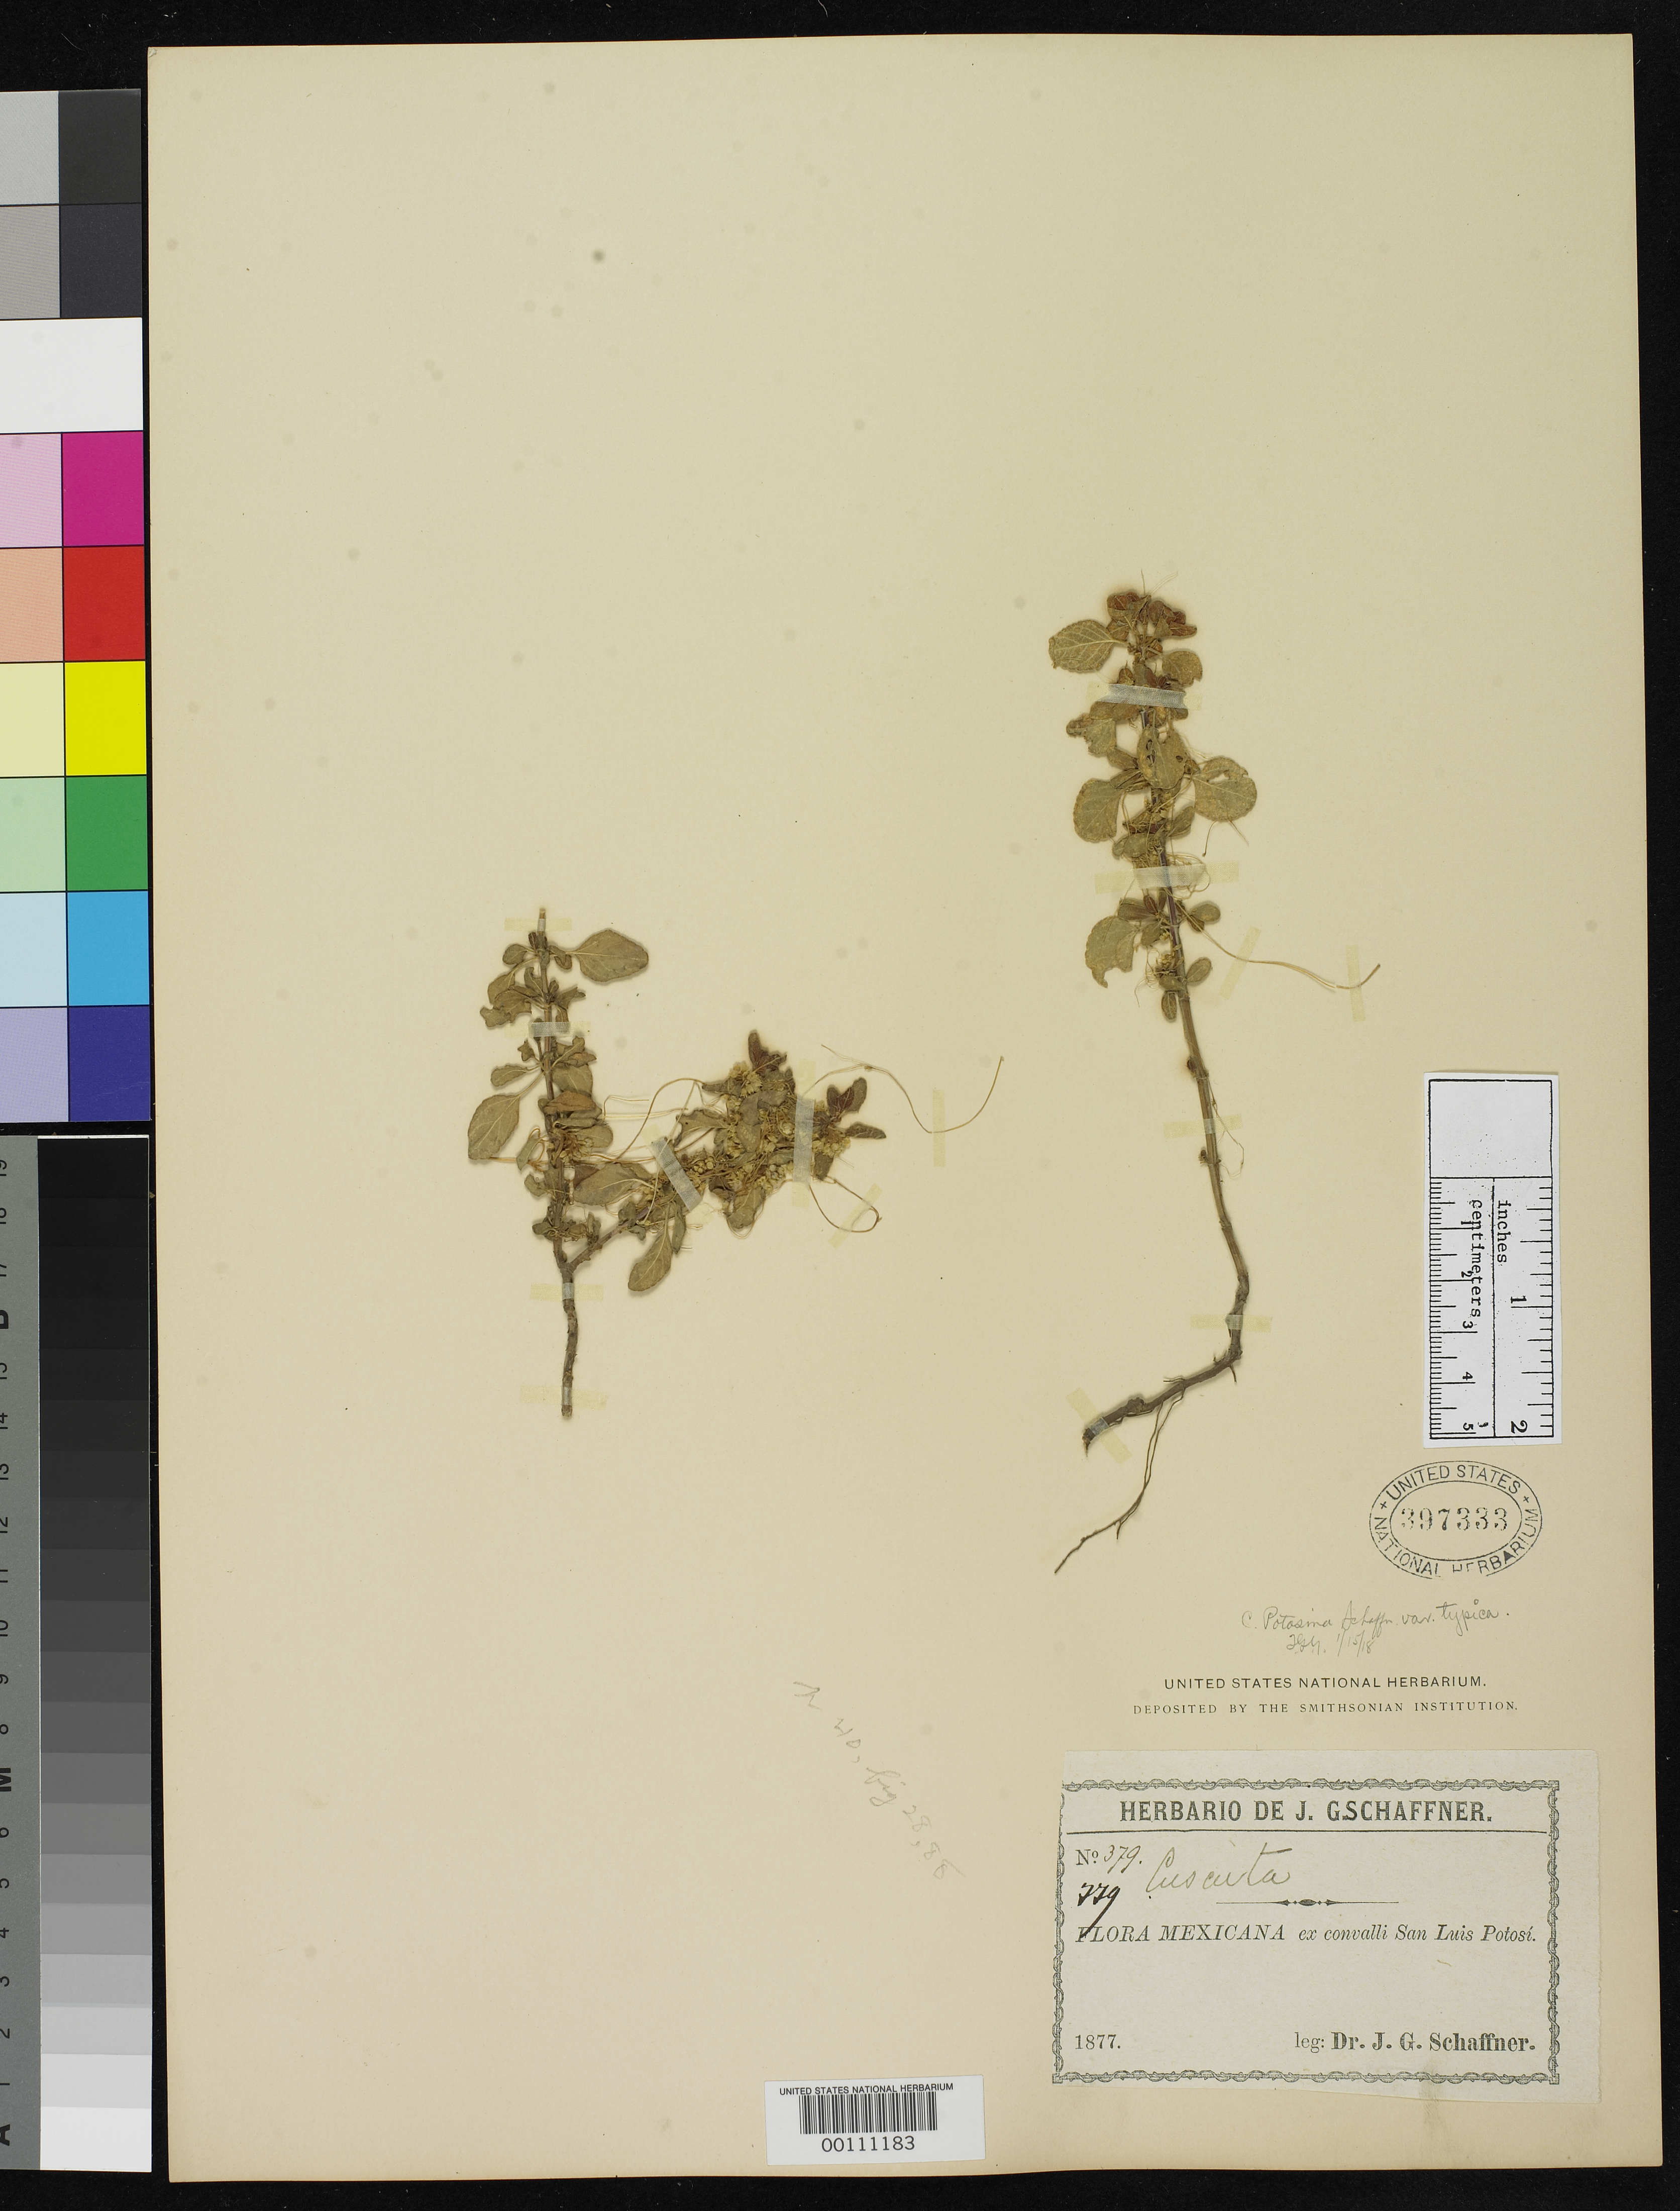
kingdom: Plantae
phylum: Tracheophyta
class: Magnoliopsida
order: Solanales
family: Convolvulaceae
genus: Cuscuta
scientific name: Cuscuta potosina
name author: W. Schaffn. ex Engelm. in S. Watson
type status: Type Collection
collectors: J. G. Schaffner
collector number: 779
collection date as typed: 1877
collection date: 1877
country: Mexico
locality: E of Monserrat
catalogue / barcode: US 397333